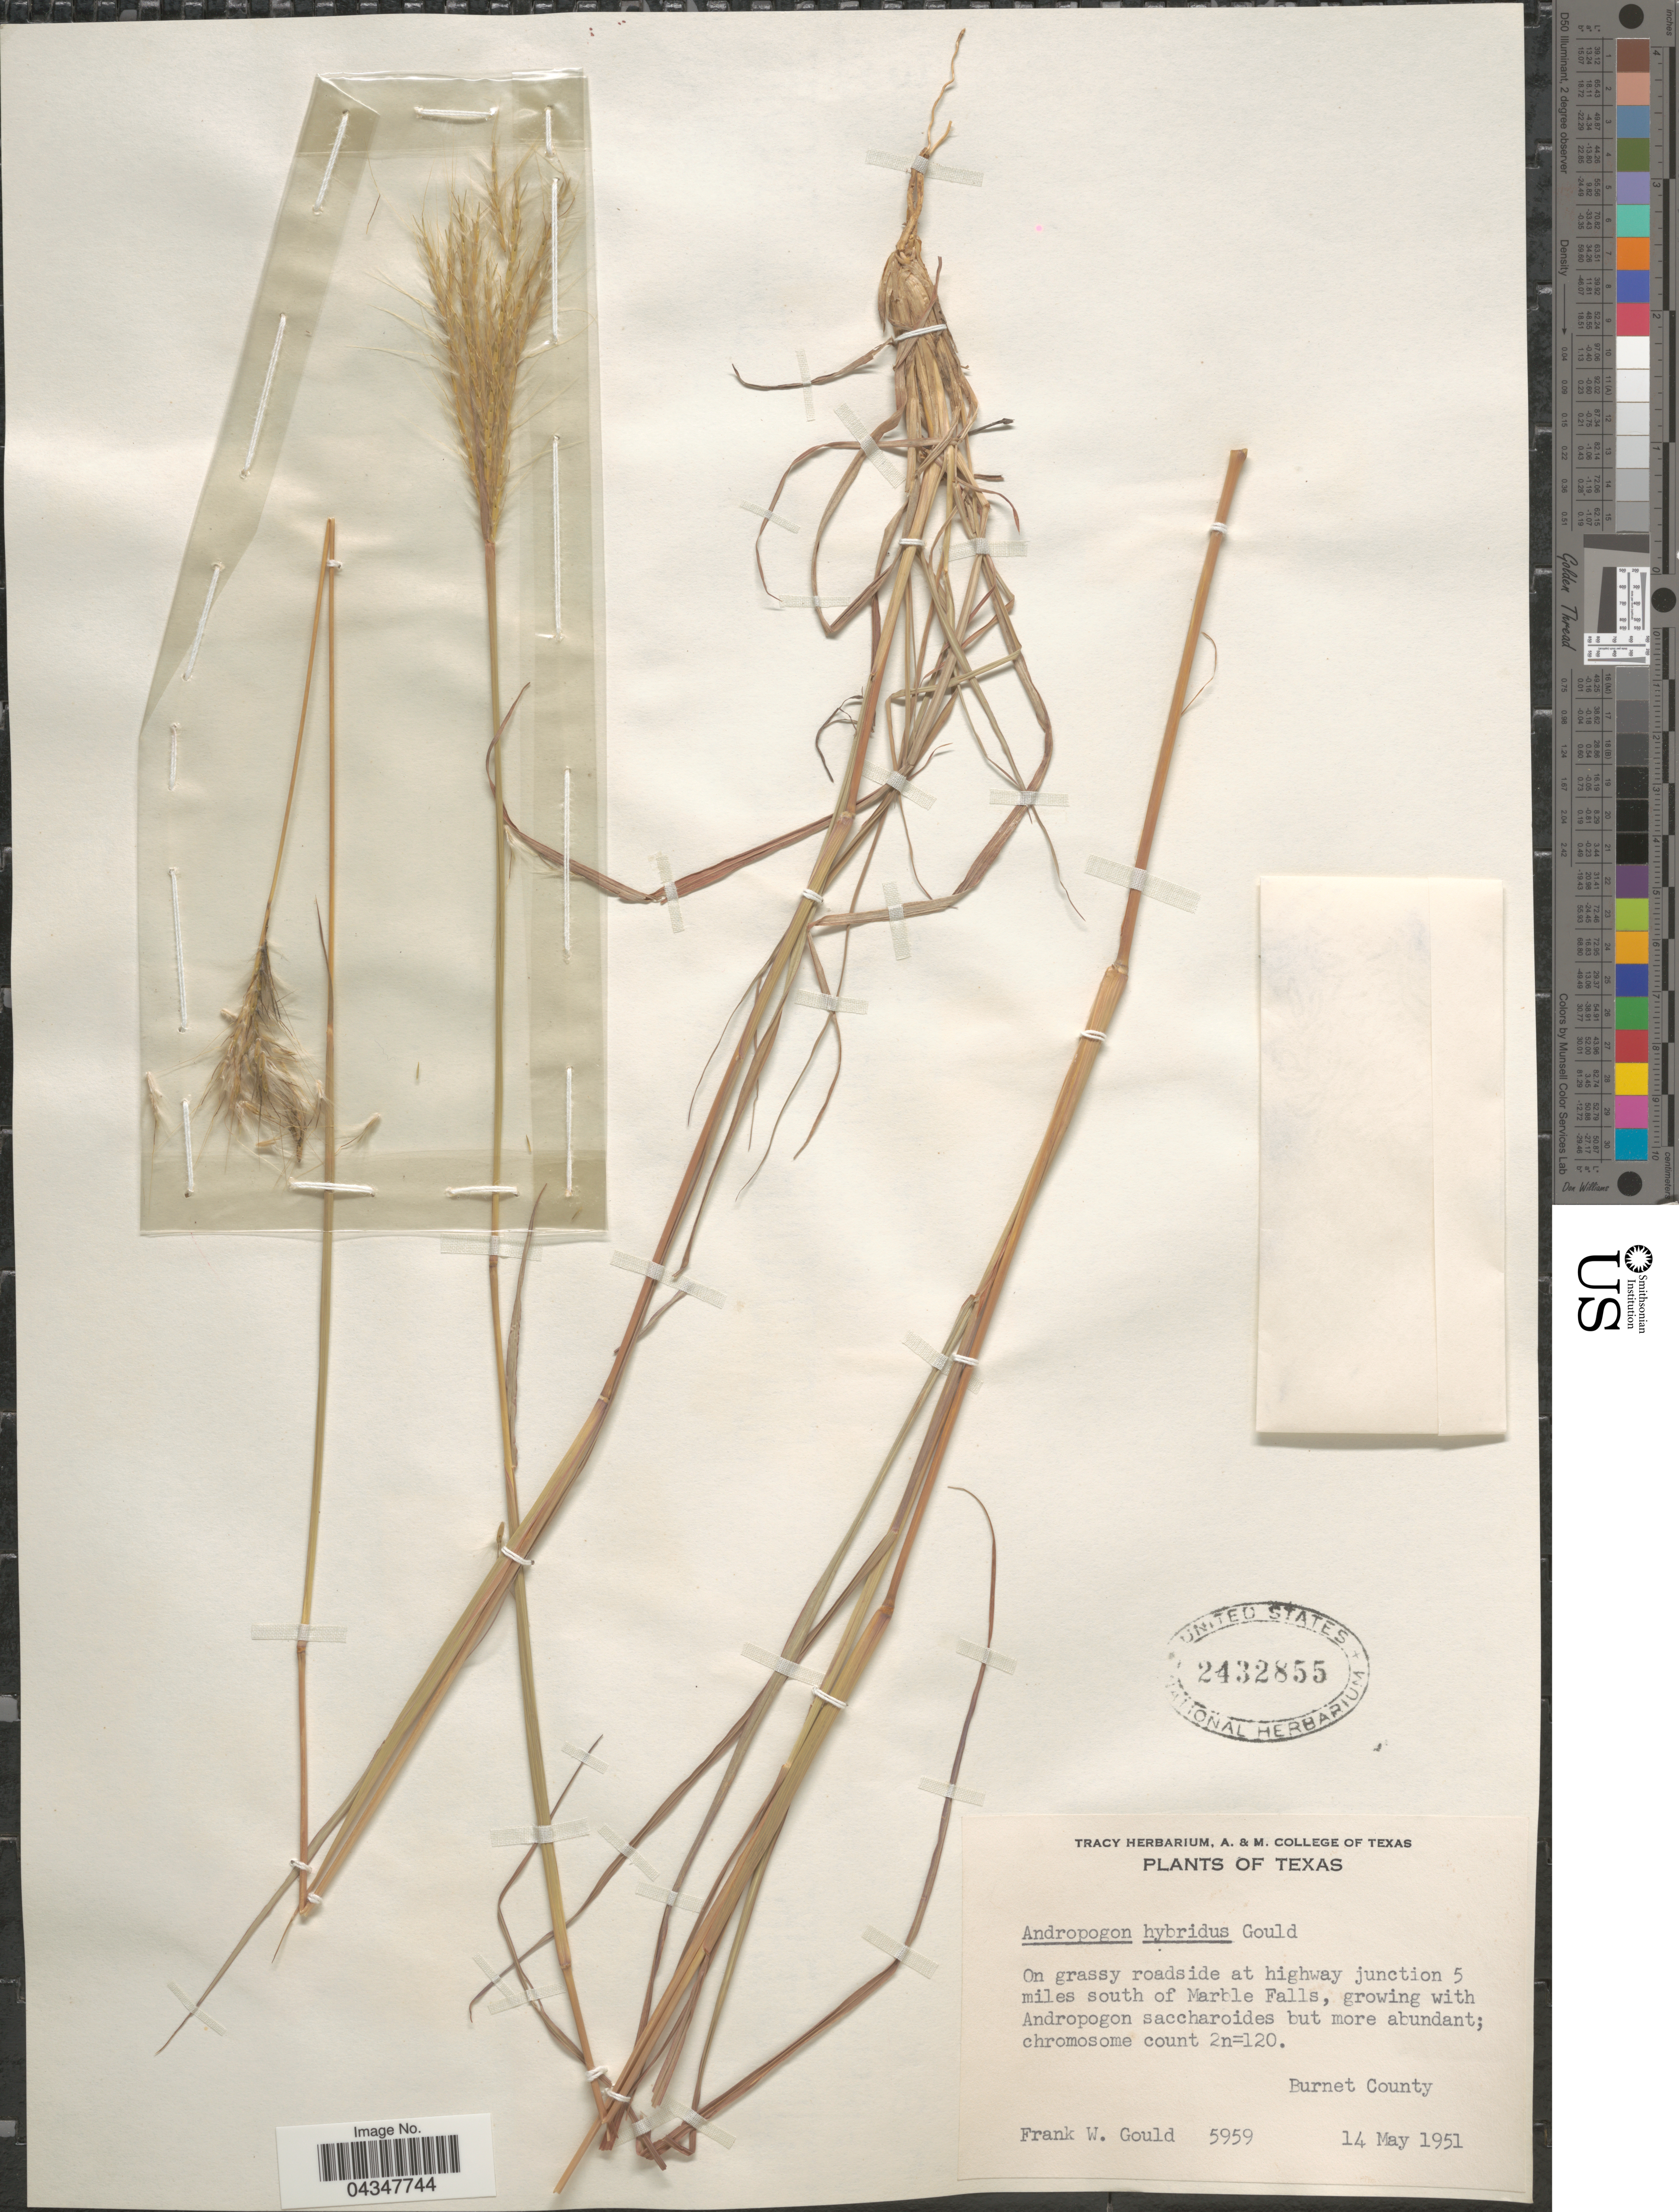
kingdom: Plantae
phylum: Tracheophyta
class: Liliopsida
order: Poales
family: Poaceae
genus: Bothriochloa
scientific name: Bothriochloa hybrida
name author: (Gould) Gould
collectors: F. W. Gould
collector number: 5959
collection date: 1951-05-14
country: United States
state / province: Texas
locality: On grassy roadside at highway junction 5 miles south of Marble Falls. Burnet County.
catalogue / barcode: US 2432855